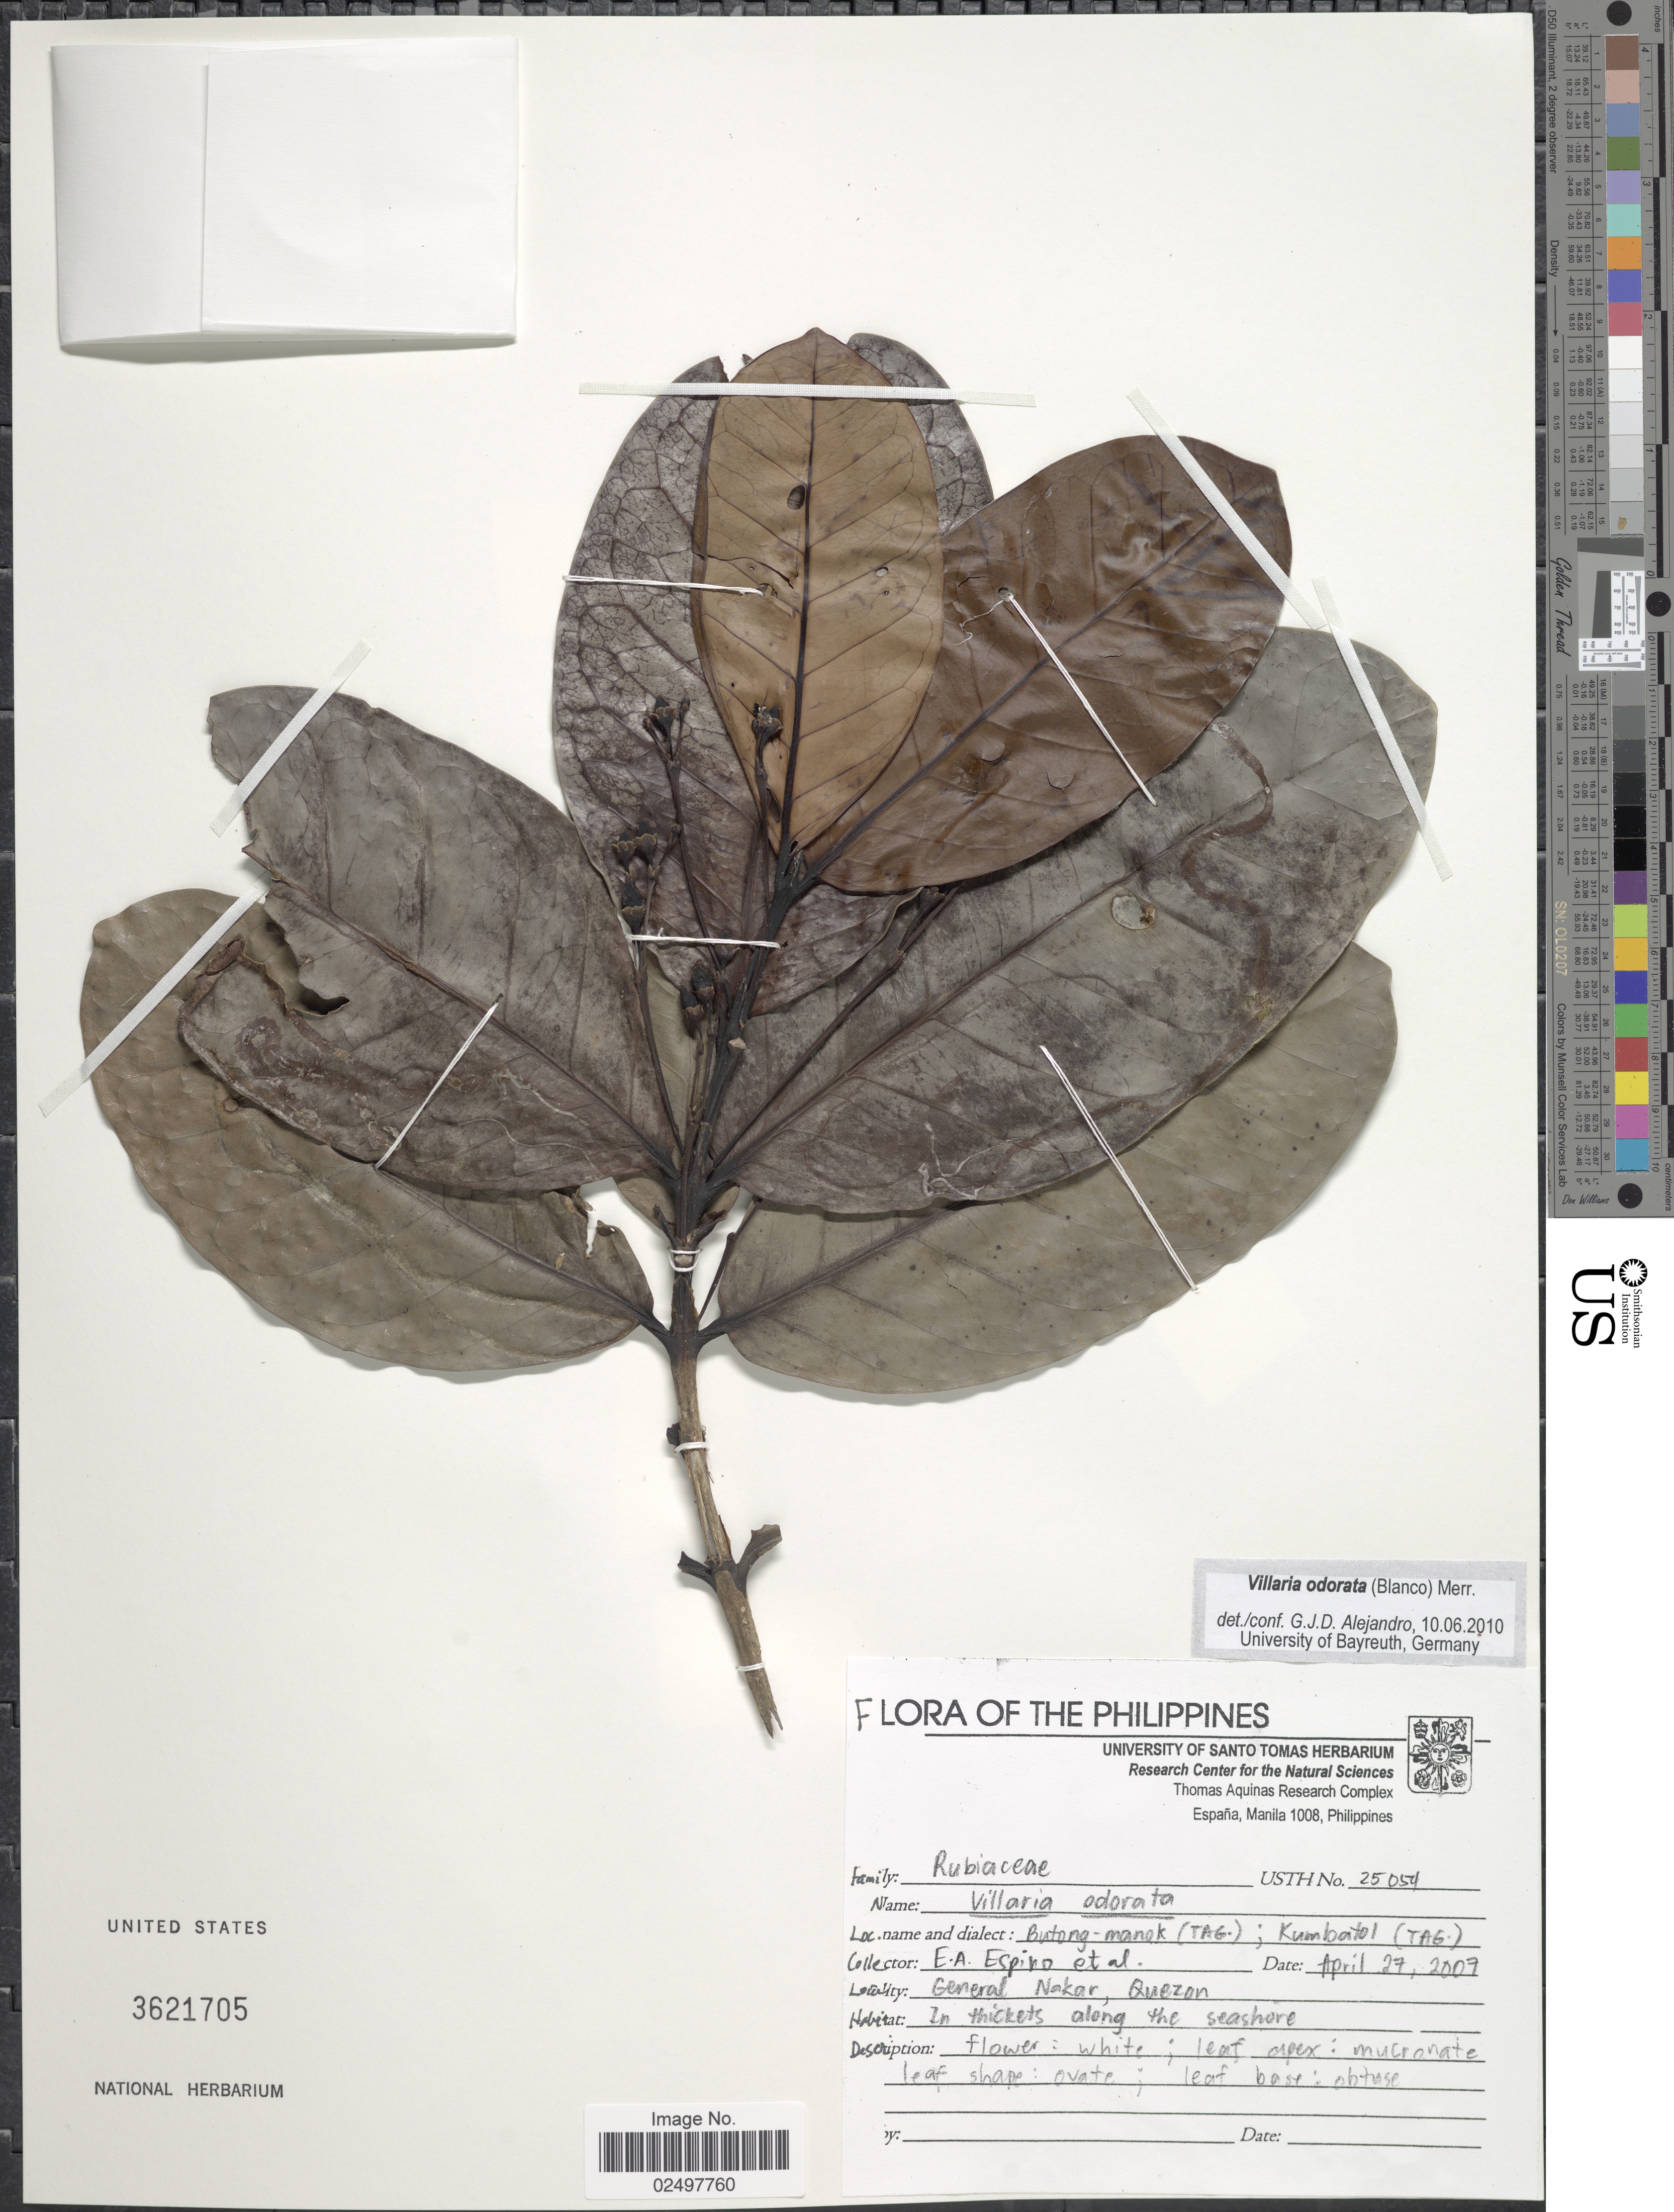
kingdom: Plantae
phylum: Tracheophyta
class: Magnoliopsida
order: Gentianales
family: Rubiaceae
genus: Villaria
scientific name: Villaria odorata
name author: (Blanco) Merr.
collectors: E. Espino & et al.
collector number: USTH25054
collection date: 2007-04-27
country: Philippines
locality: General Nakar, Quezon, in thickets along seashore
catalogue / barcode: US 3621705